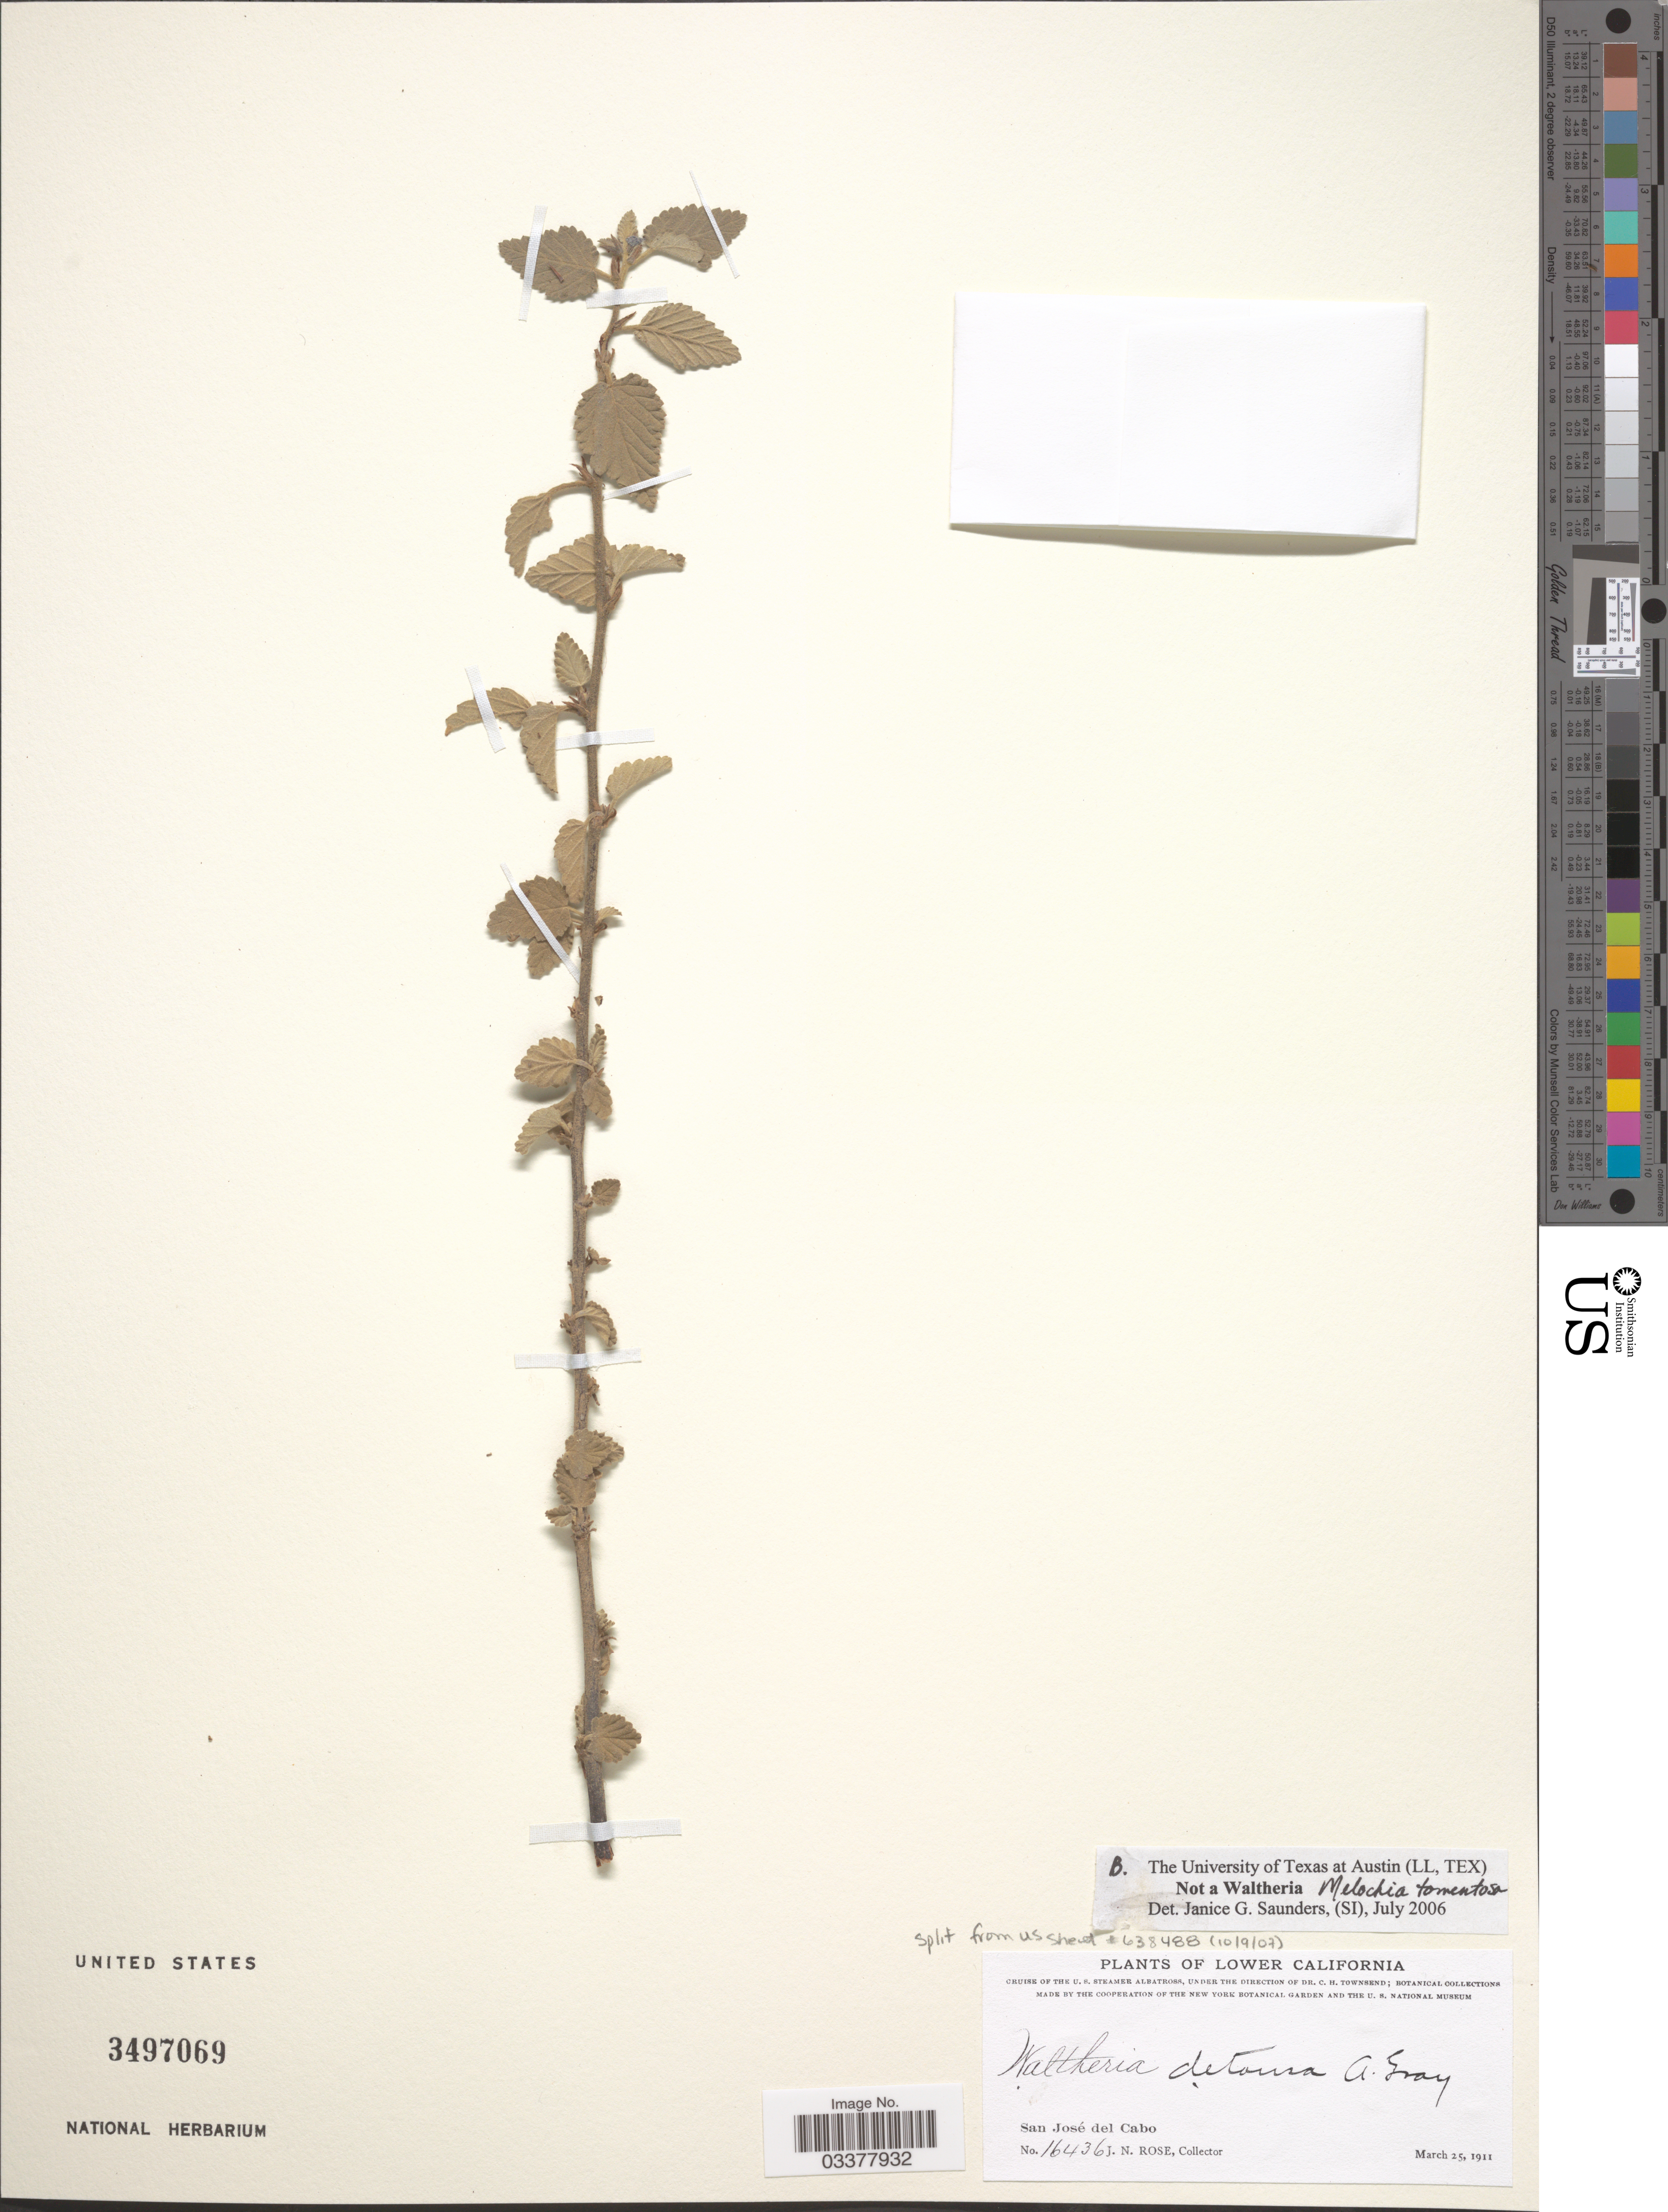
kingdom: Plantae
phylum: Tracheophyta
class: Magnoliopsida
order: Malvales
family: Malvaceae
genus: Melochia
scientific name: Melochia tomentosa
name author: L.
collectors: J. N. Rose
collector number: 16436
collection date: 1911-03-25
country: Mexico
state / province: Baja California Sur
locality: Lower California. San José del Cabo.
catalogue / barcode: US 3497069